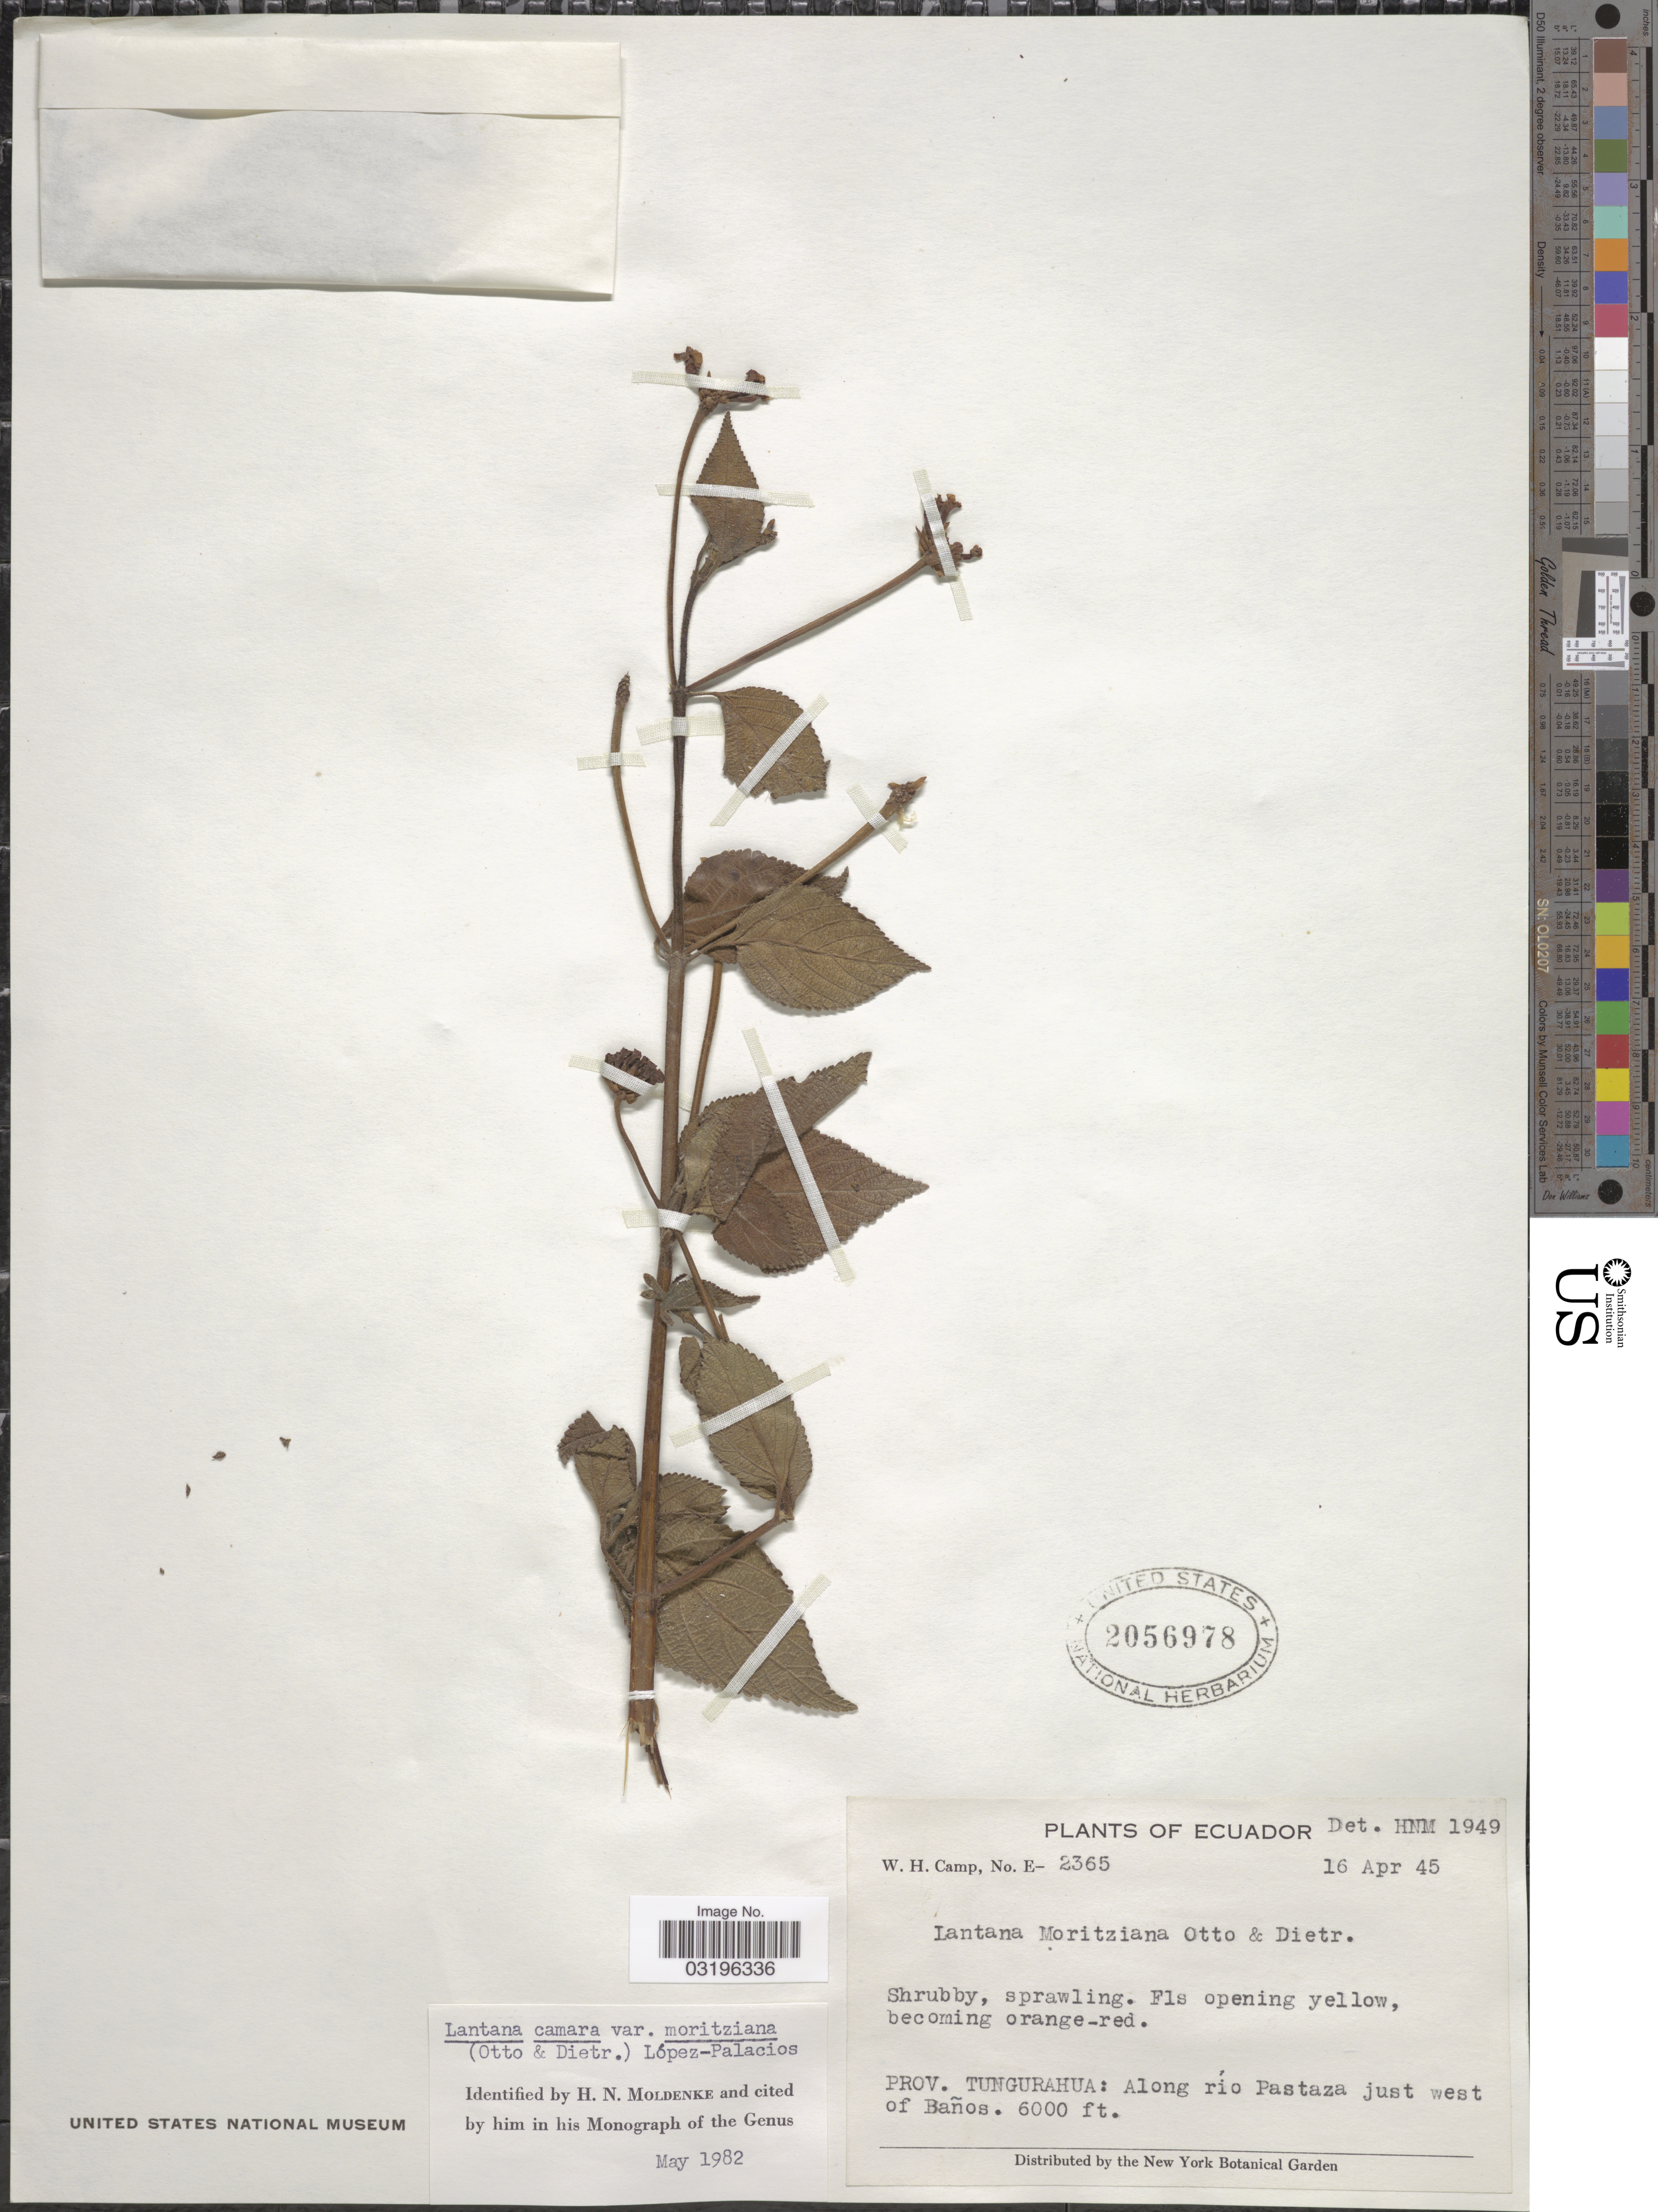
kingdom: Plantae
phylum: Tracheophyta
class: Magnoliopsida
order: Lamiales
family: Verbenaceae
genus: Lantana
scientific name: Lantana camara var. moritziana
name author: (Otto & A. Dietr.) López-Pal.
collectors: W. H. Camp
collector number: E-2365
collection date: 1945-04-16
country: Ecuador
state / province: Tungurahua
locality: Along río Pastaza just west of Baños.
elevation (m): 1829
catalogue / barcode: US 2056978